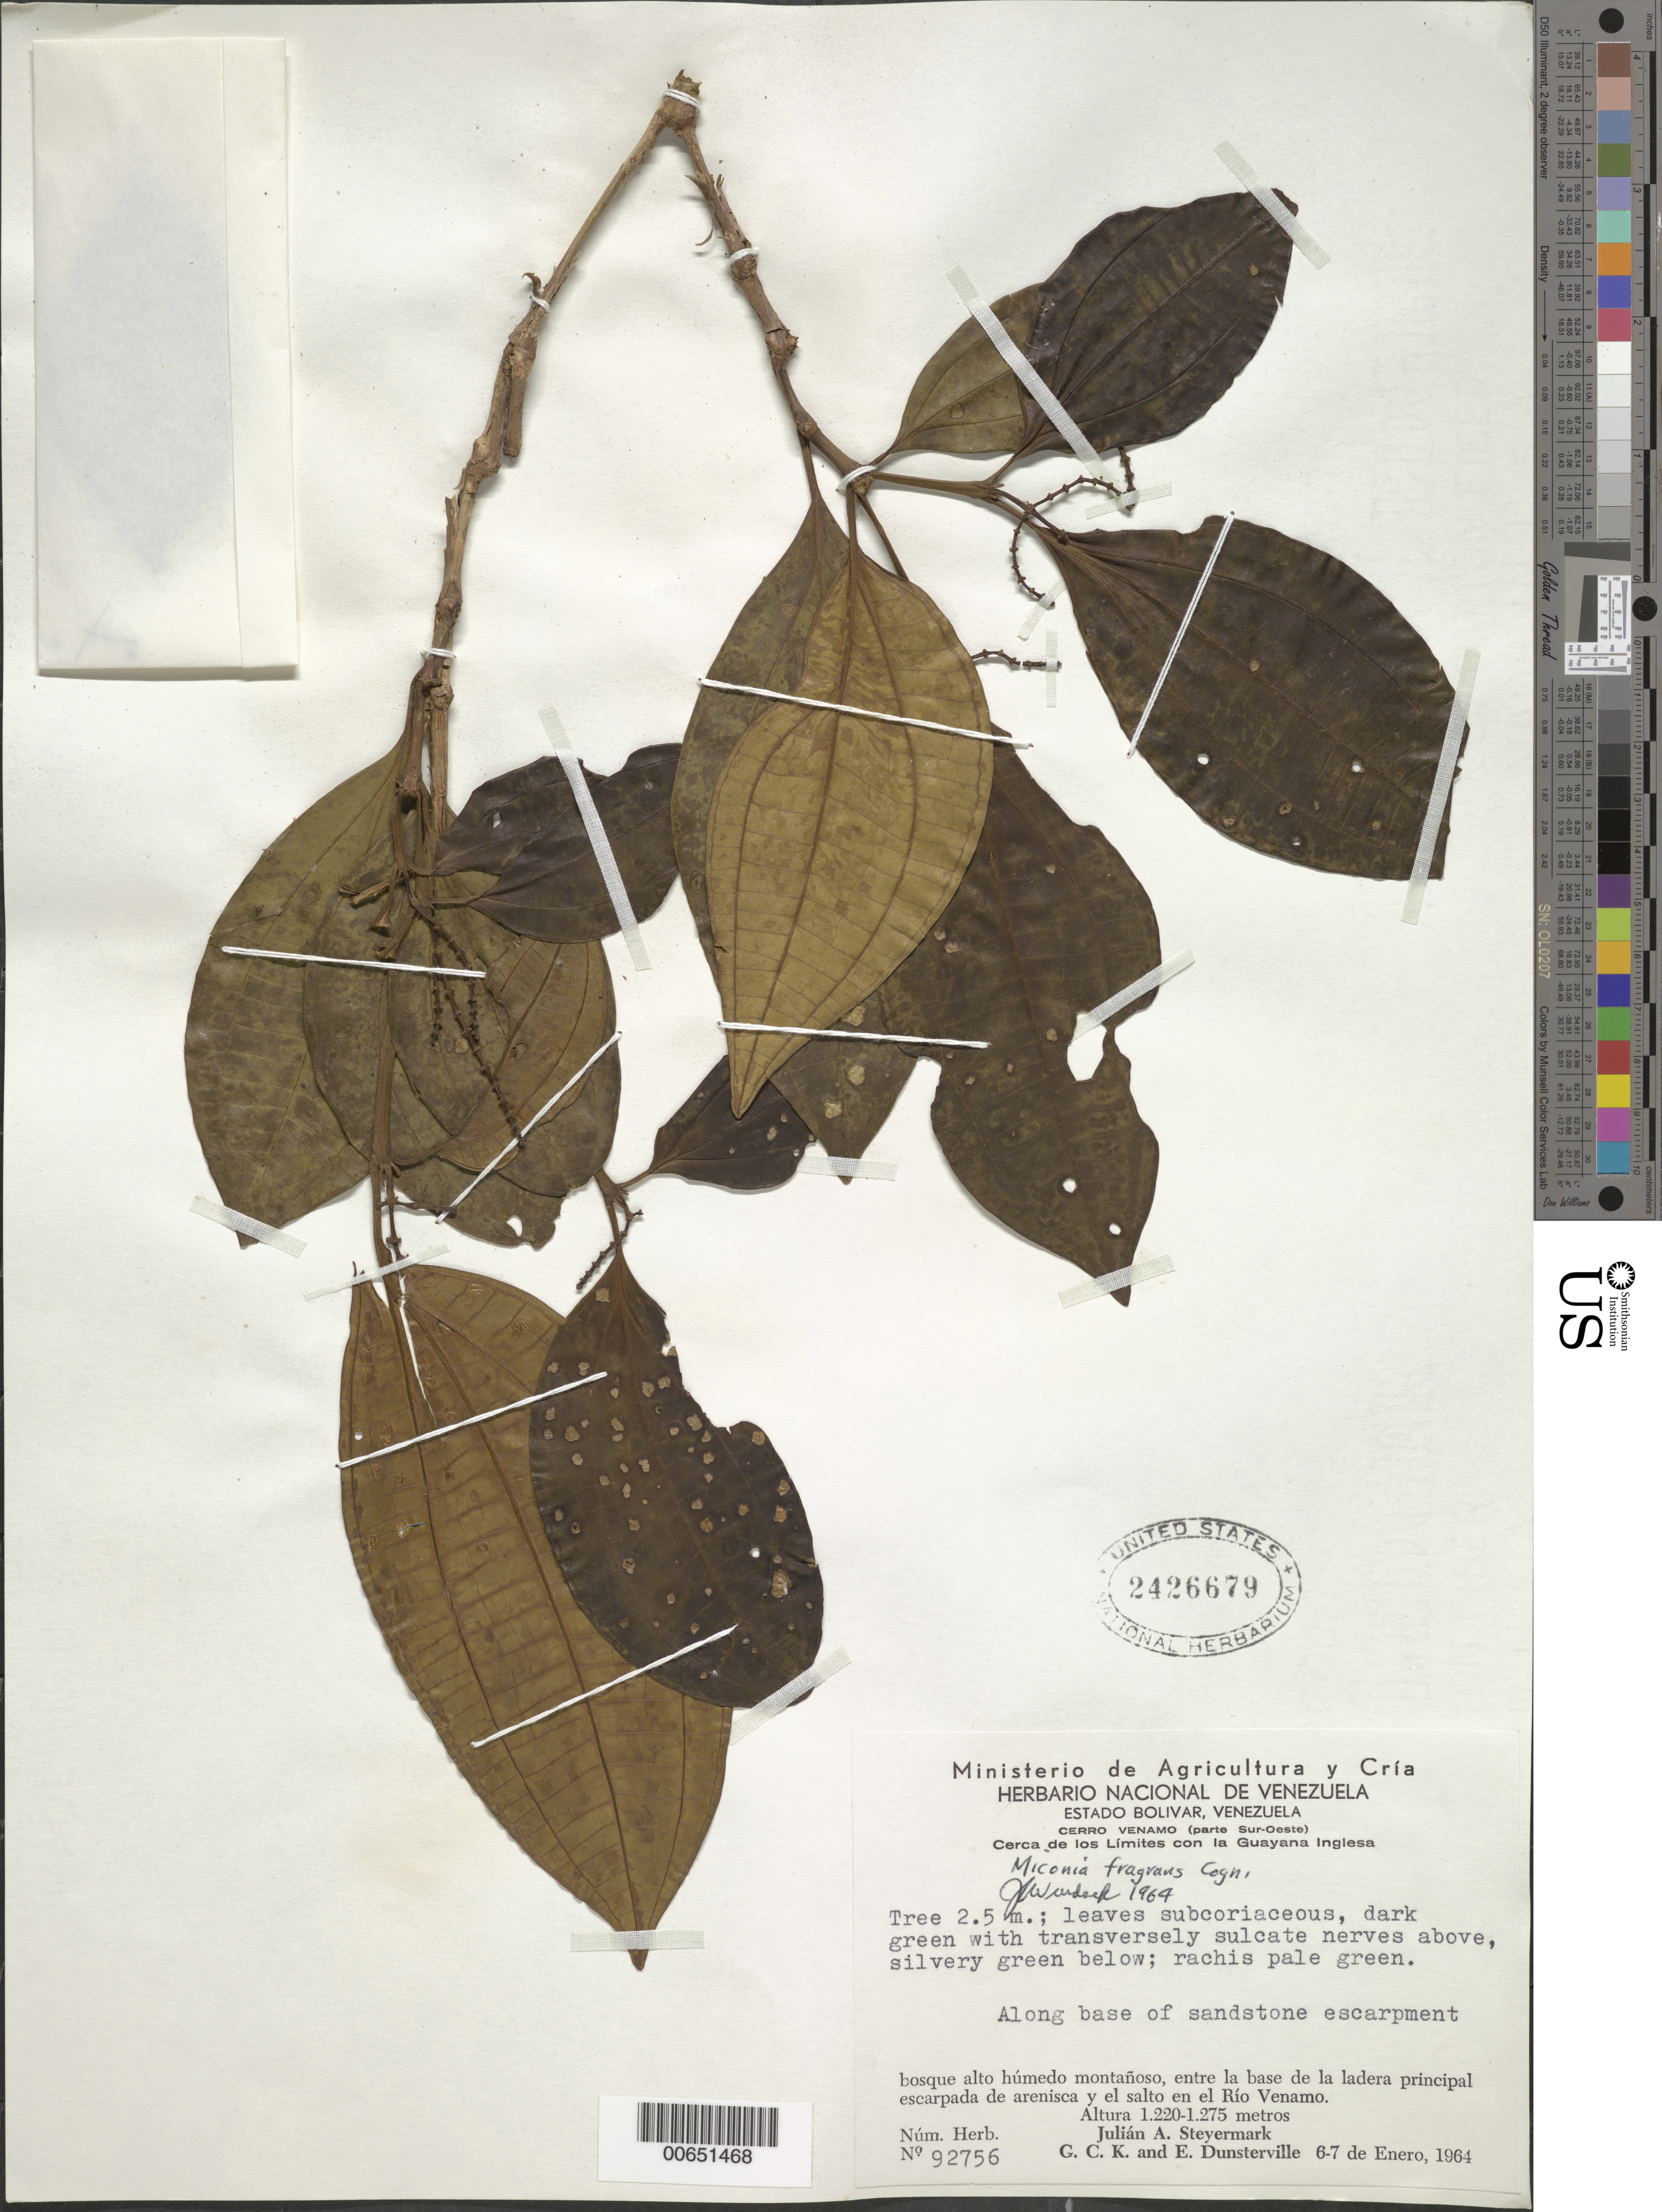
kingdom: Plantae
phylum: Tracheophyta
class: Magnoliopsida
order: Myrtales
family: Melastomataceae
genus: Miconia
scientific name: Miconia fragrans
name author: Cogn.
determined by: Wurdack, John J., (US), US (UNITED STATES)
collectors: J. Steyermark, G. C. K. Dunsterville & E. Dunsterville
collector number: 92756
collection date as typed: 6-Jan-64 to 7-Jan-64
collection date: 1964-01-06/1964-01-07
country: Venezuela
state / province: Bolívar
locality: Cerro Venamo, entre la base de la ladera principal escarpada de arenisca y el salto en el Río Venamo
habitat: Base of sandstone escarpment; bosque alto humedo monantoso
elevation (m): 1220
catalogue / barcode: US 2426679